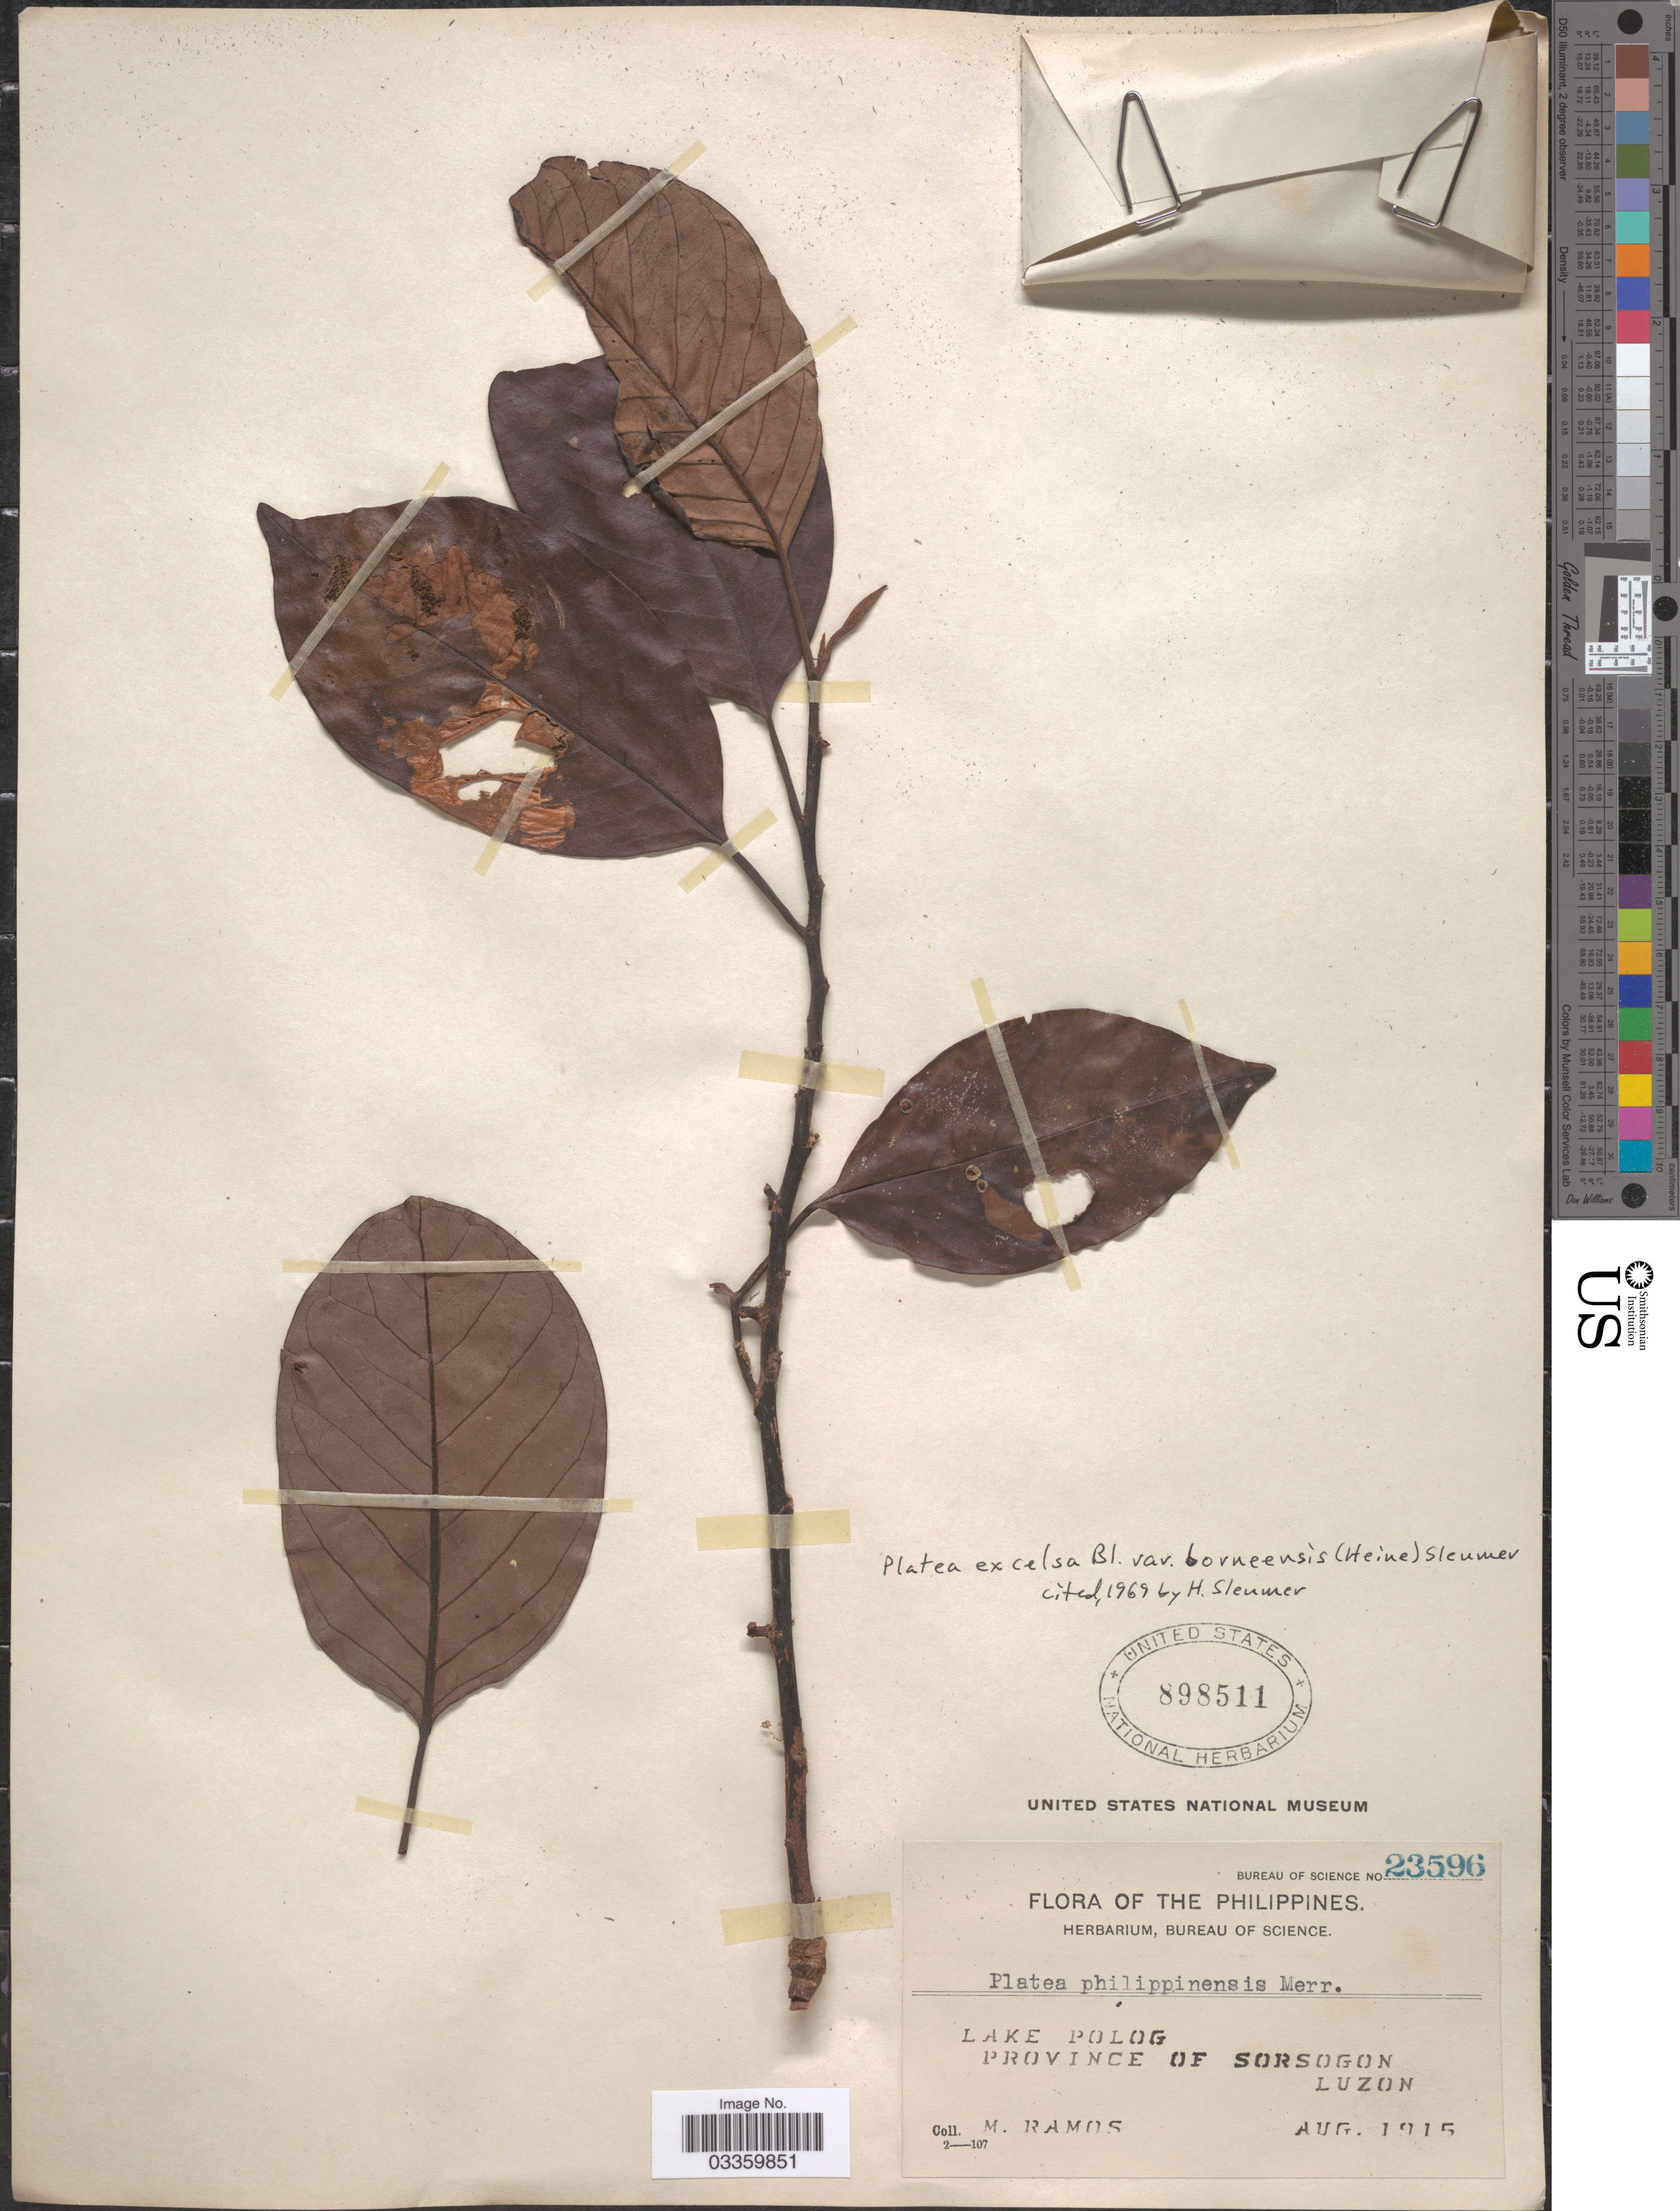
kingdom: Plantae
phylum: Tracheophyta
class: Magnoliopsida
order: Metteniusales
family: Metteniusaceae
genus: Platea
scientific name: Platea excelsa var. borneensia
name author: (Blume) Sleumer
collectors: M. Ramos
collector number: Bureau of science 23596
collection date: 1915-08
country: Philippines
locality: Lake Polog. Province of Sorsogon, Luzon.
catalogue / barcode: US 898511